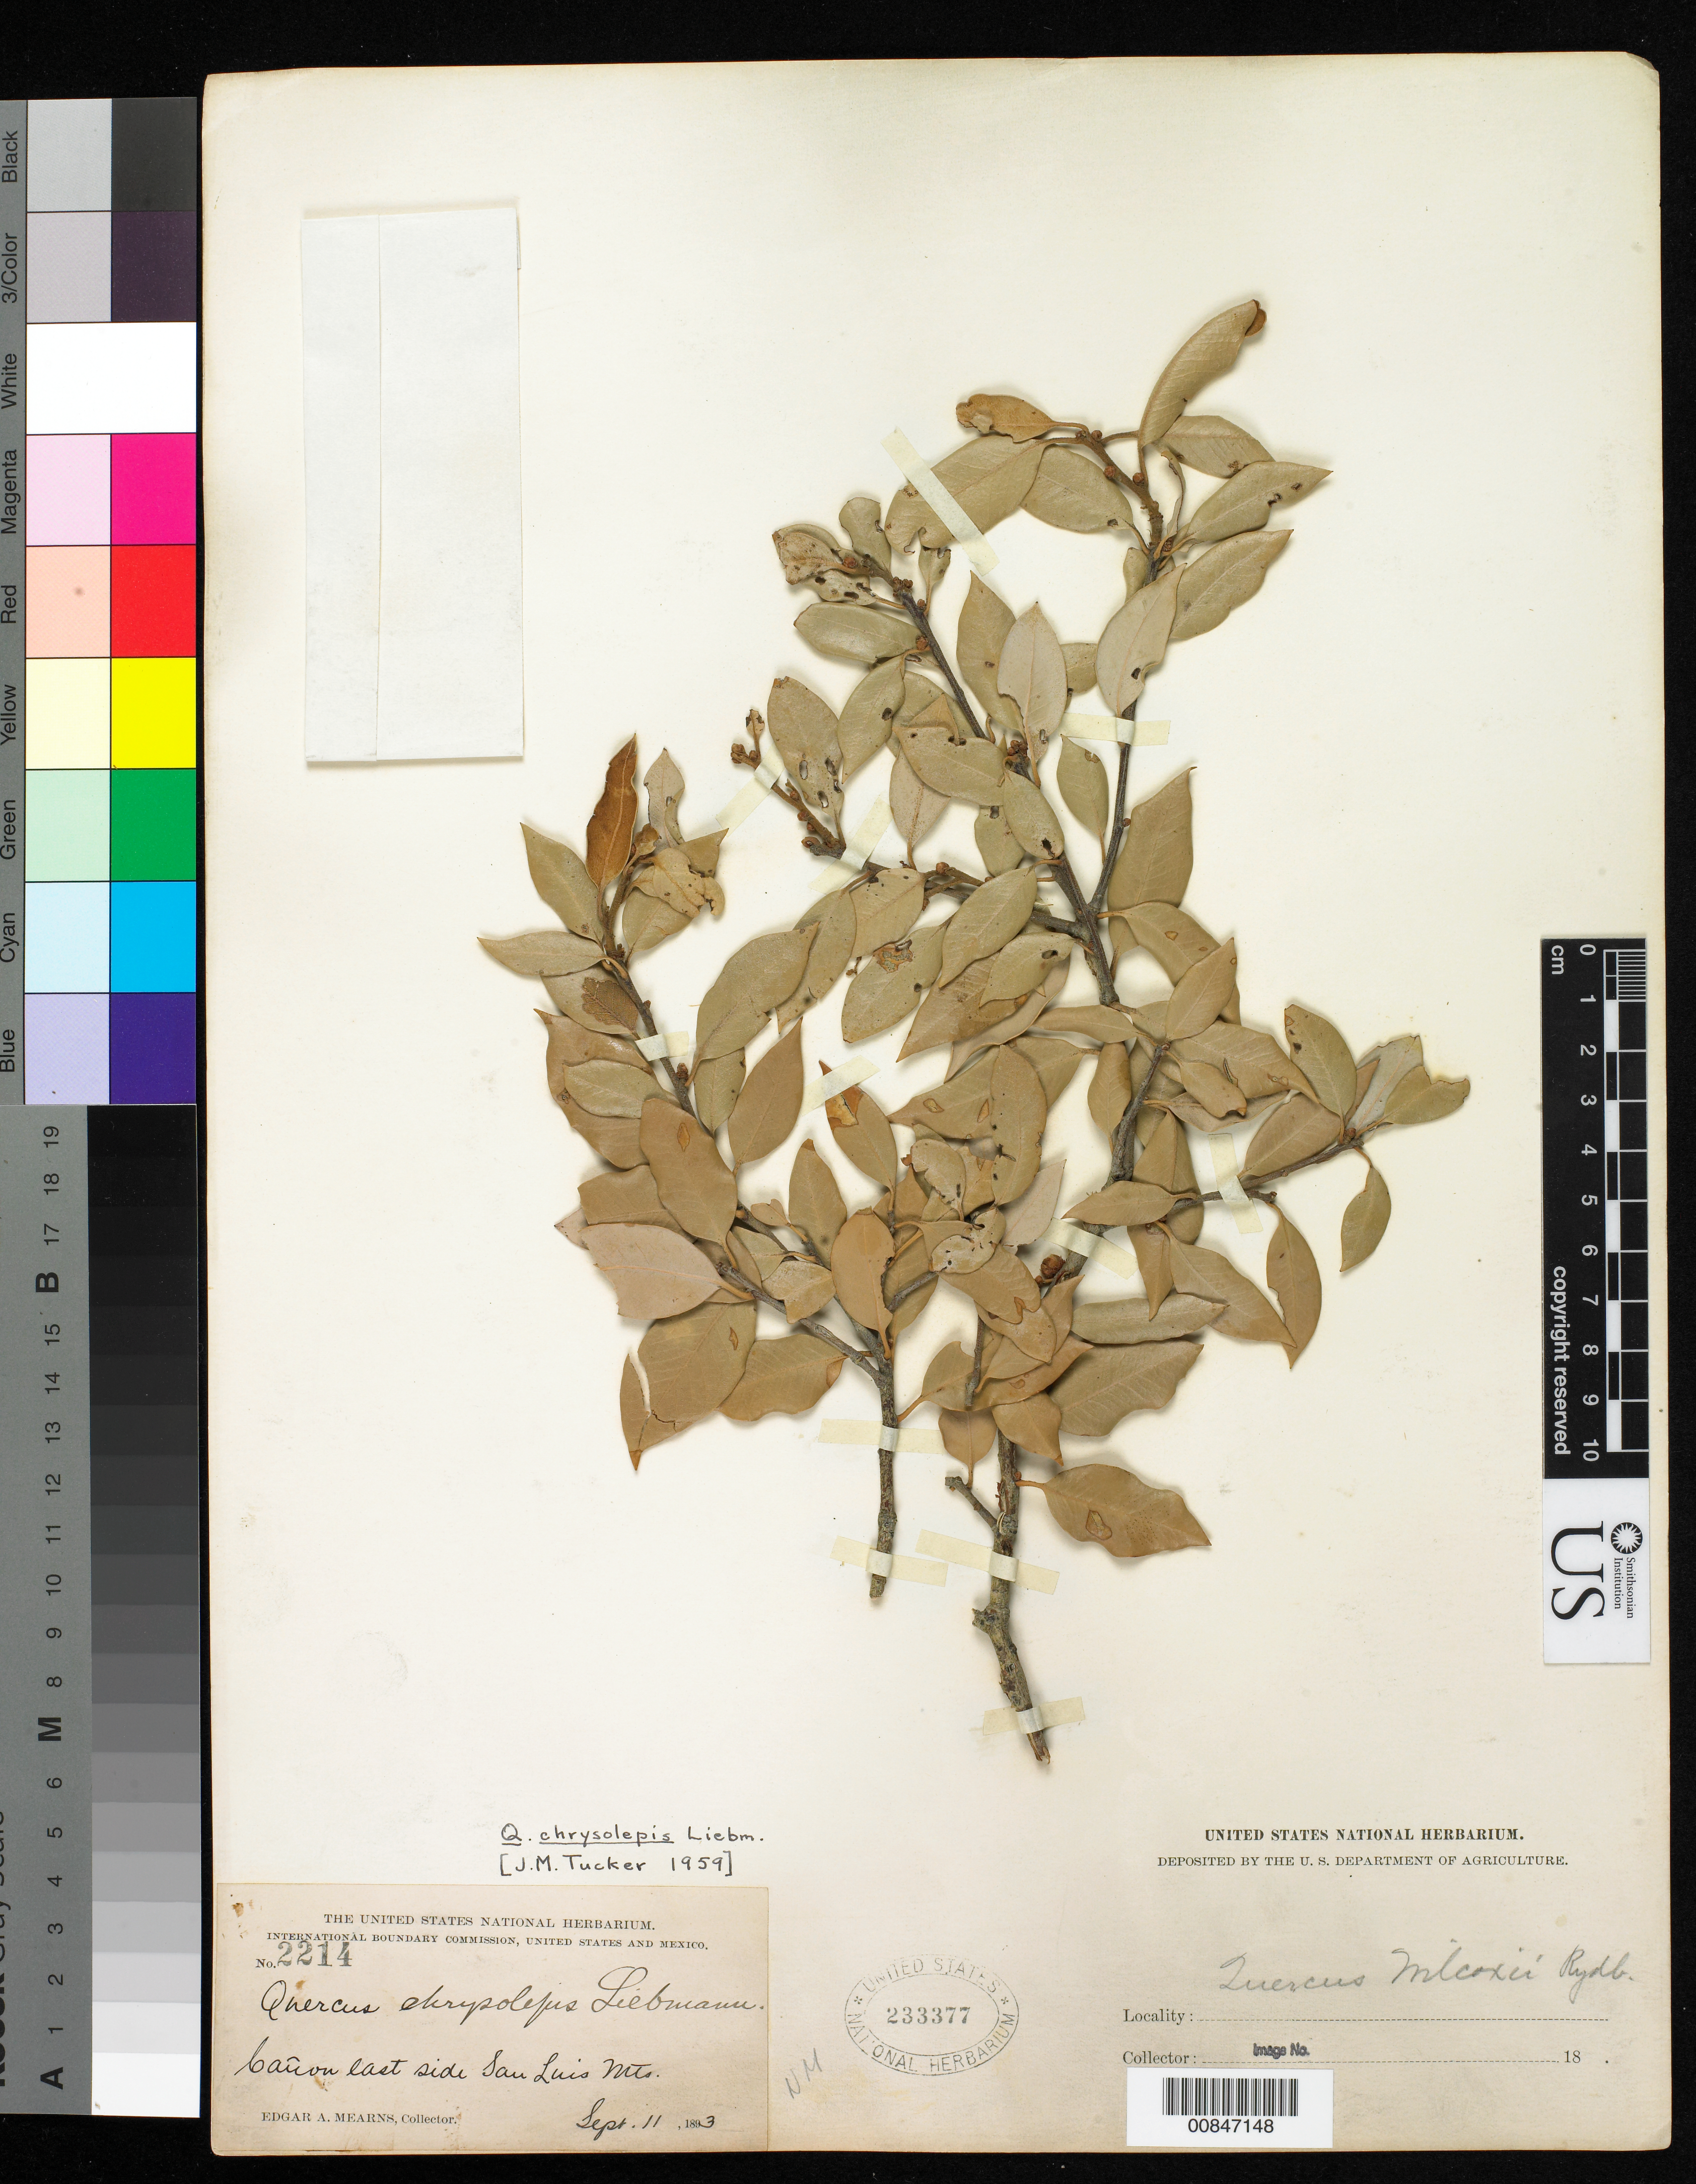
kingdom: Plantae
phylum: Tracheophyta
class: Magnoliopsida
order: Fagales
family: Fagaceae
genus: Quercus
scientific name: Quercus chrysolepis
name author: Liebm.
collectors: E. A. Mearns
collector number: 2214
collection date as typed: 11 Sep 1893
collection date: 1893-09-11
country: United States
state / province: New Mexico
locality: Cañon east side San Luis Mountains.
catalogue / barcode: US 233377